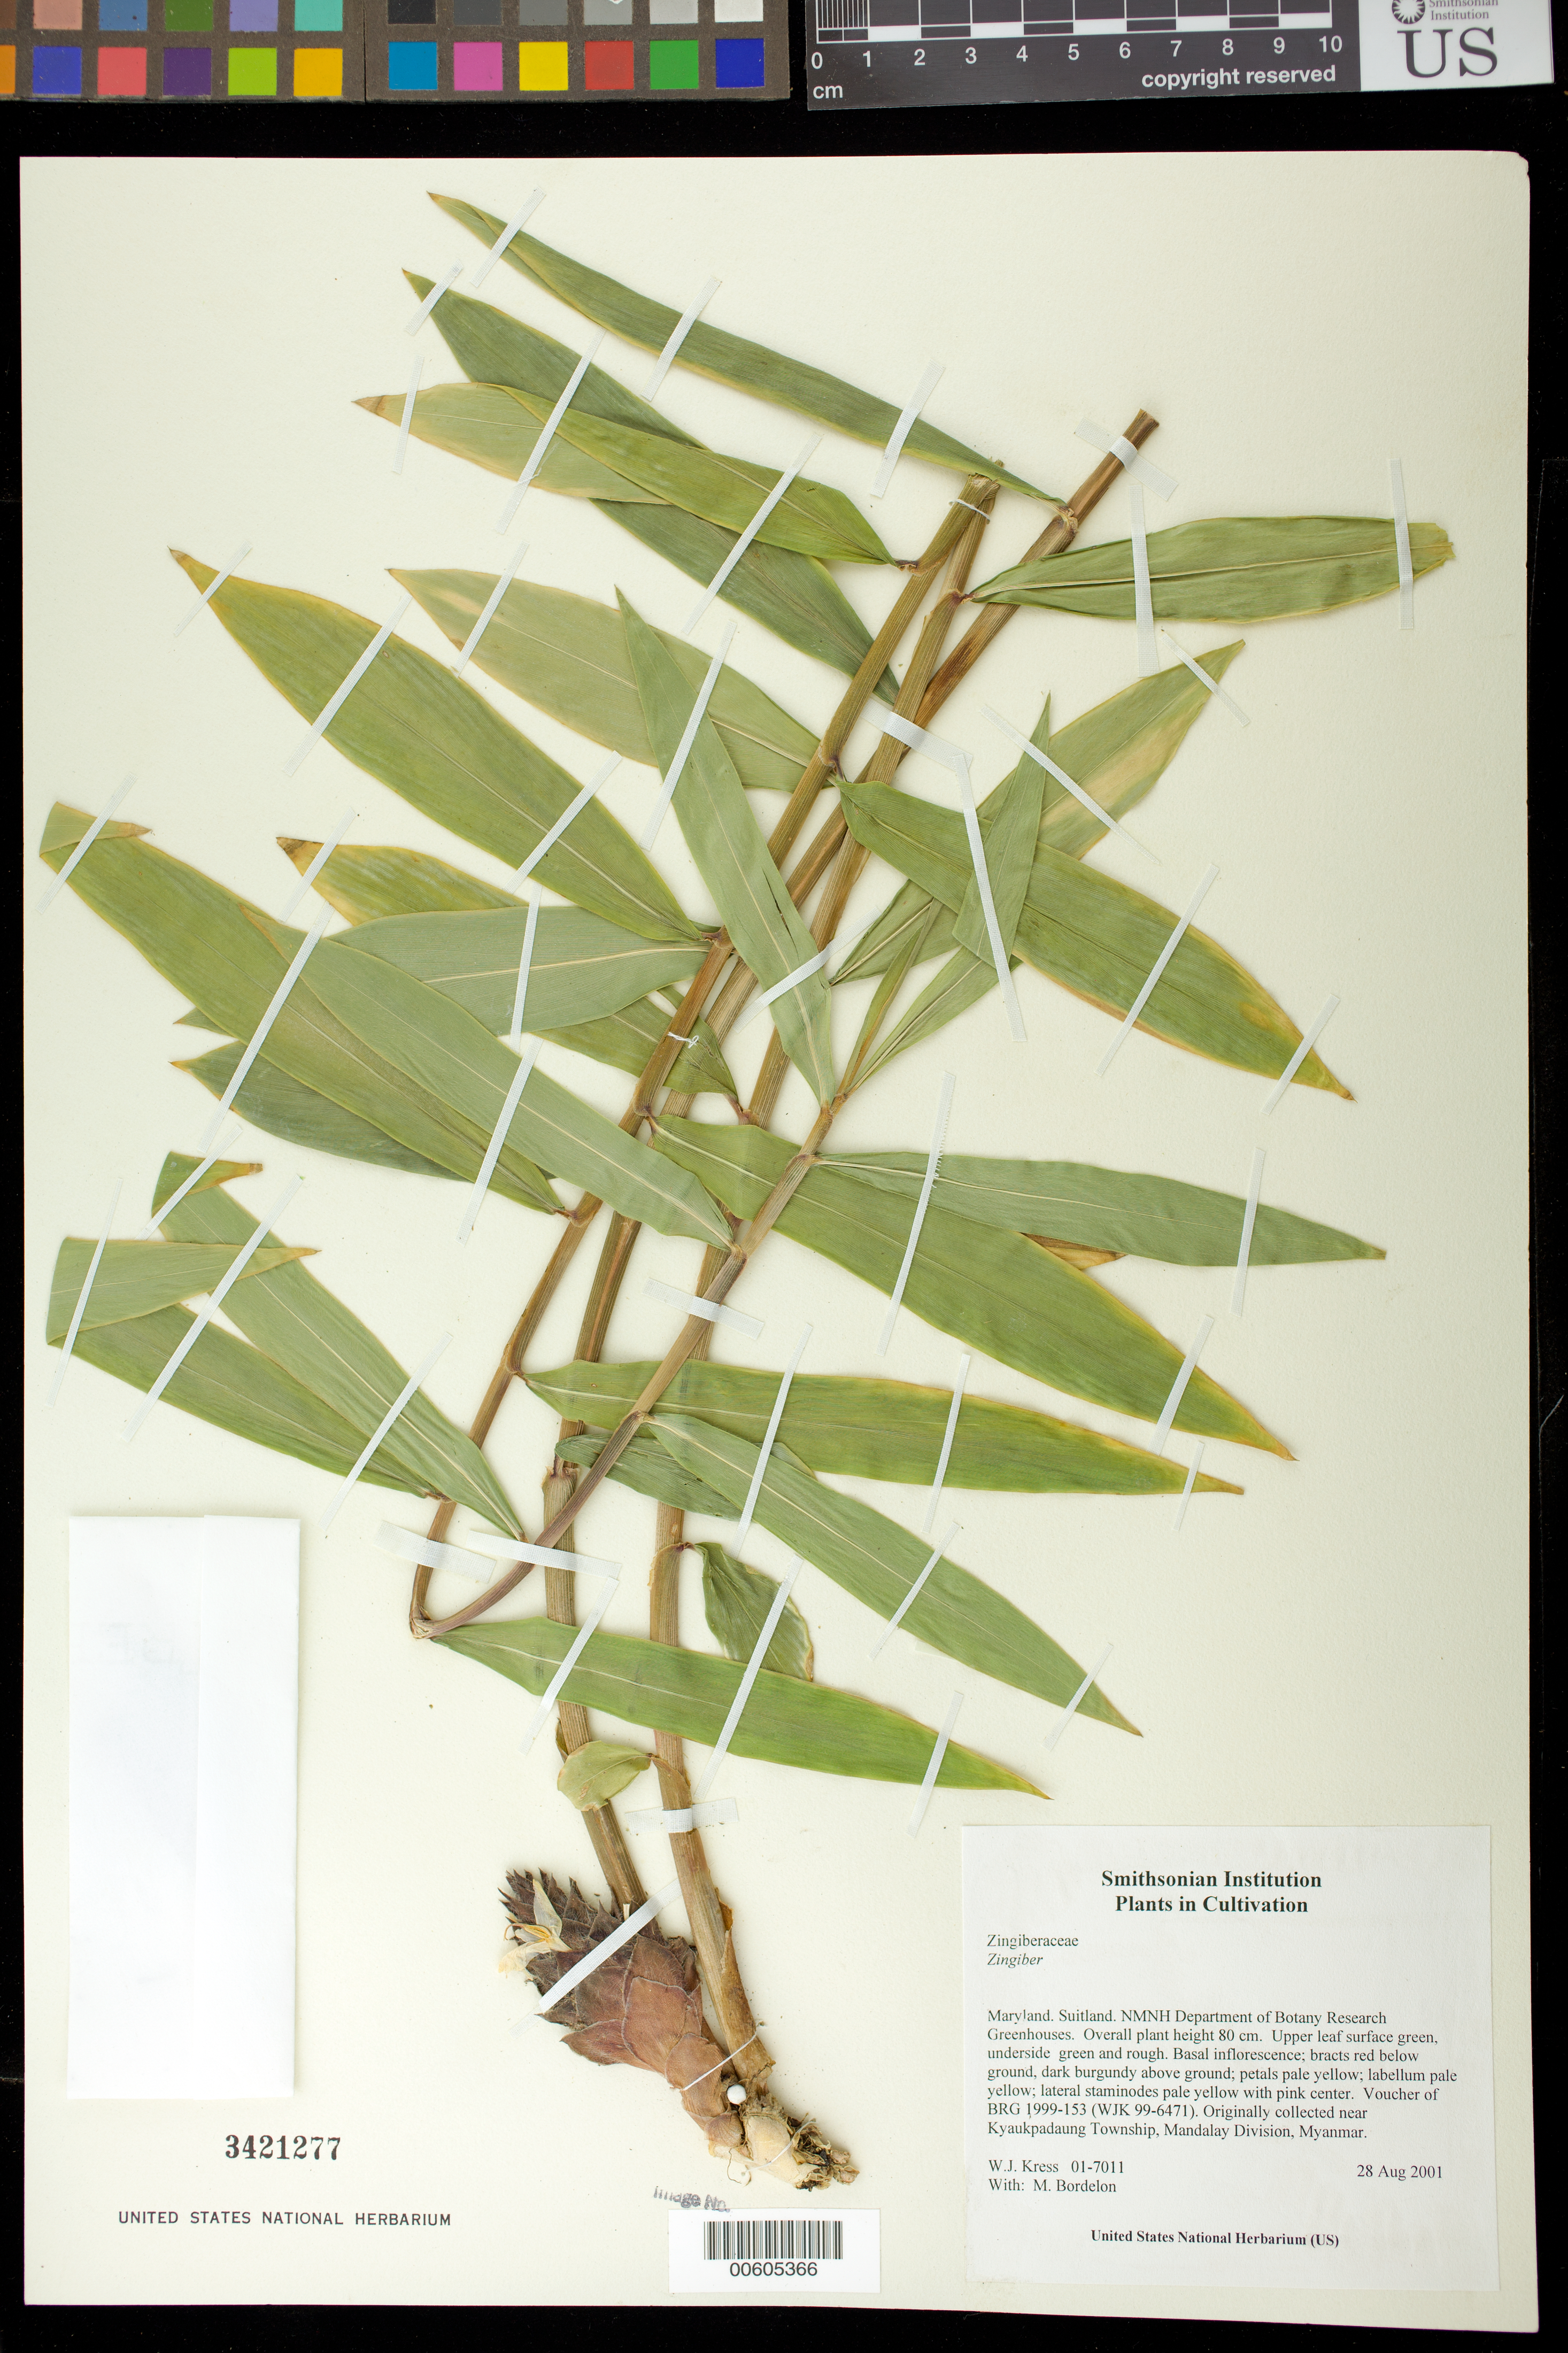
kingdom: Plantae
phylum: Tracheophyta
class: Liliopsida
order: Zingiberales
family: Zingiberaceae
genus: Zingiber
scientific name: Zingiber sp.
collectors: W. J. Kress & M. Bordelon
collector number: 01-7011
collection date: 2001-08-28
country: United States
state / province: Maryland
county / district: Prince George's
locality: NMNH Botany Research Greenhouses. Suitland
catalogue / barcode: US 3421277